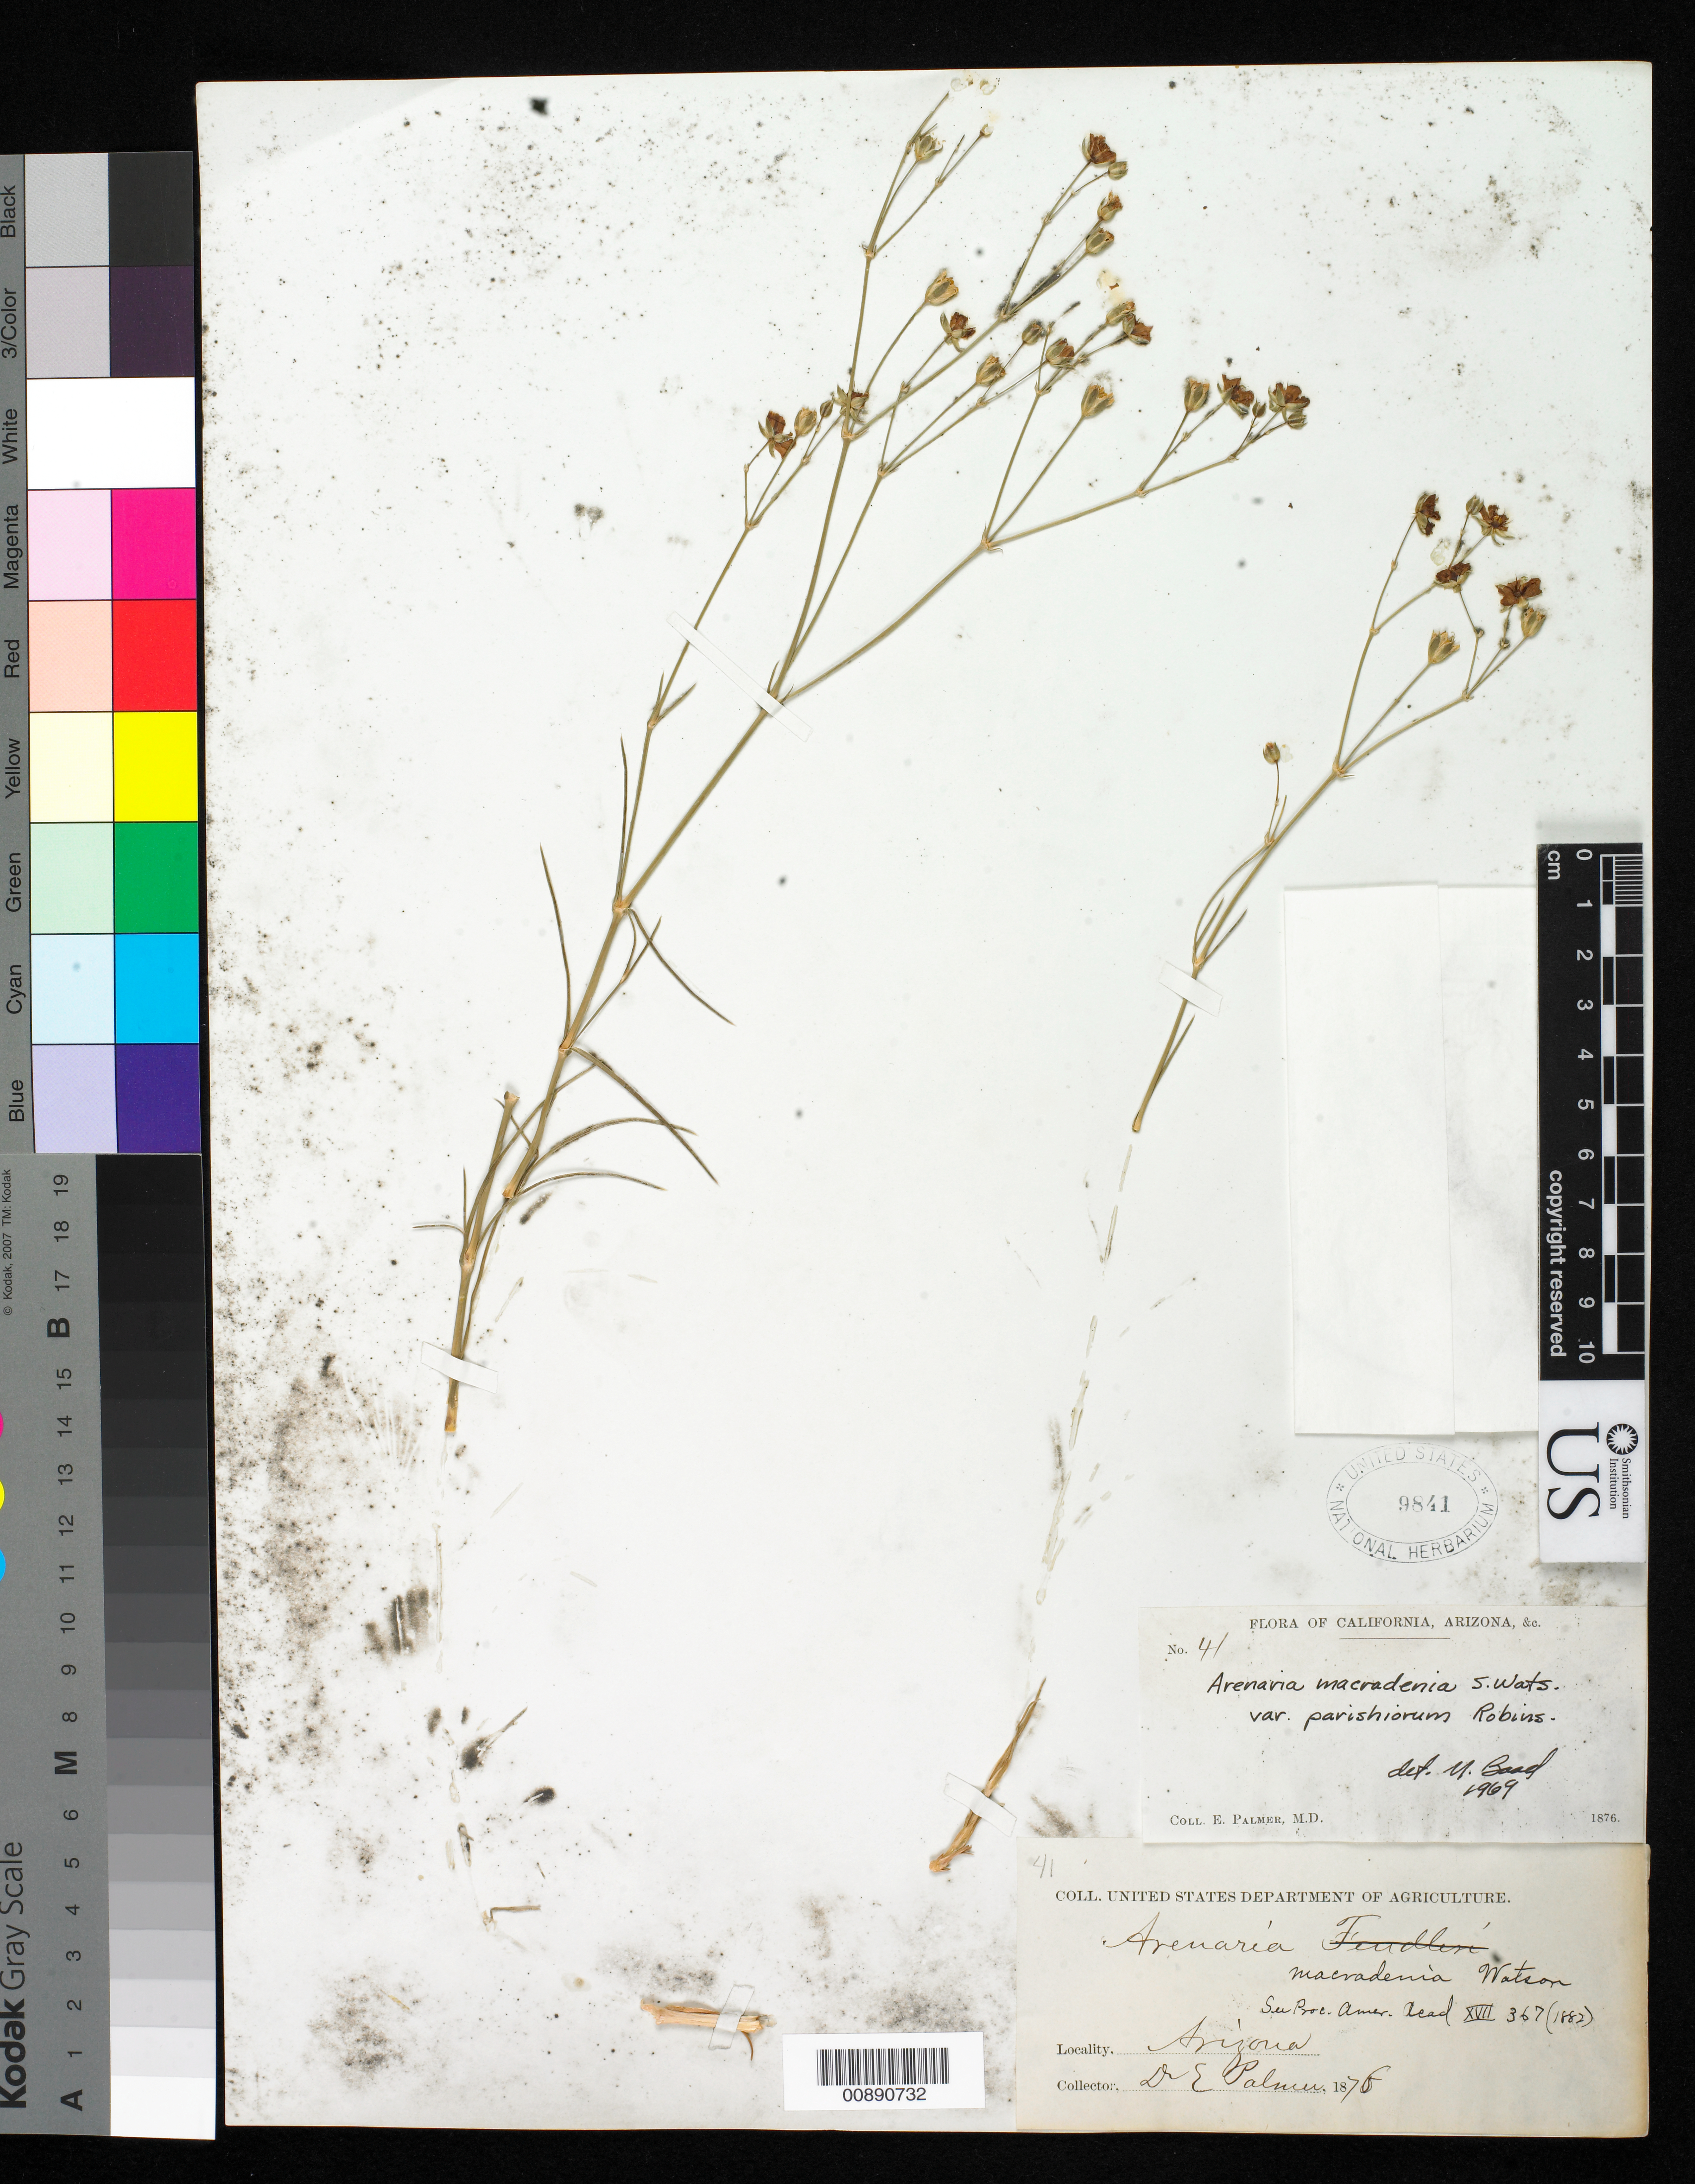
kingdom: Plantae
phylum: Tracheophyta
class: Magnoliopsida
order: Caryophyllales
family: Caryophyllaceae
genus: Eremogone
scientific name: Eremogone macradenia var. macradenia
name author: (S. Watson) Ikonn.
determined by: U.S. National Herbarium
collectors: E. Palmer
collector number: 41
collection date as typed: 1876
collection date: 1876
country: United States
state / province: Arizona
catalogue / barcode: US 9841